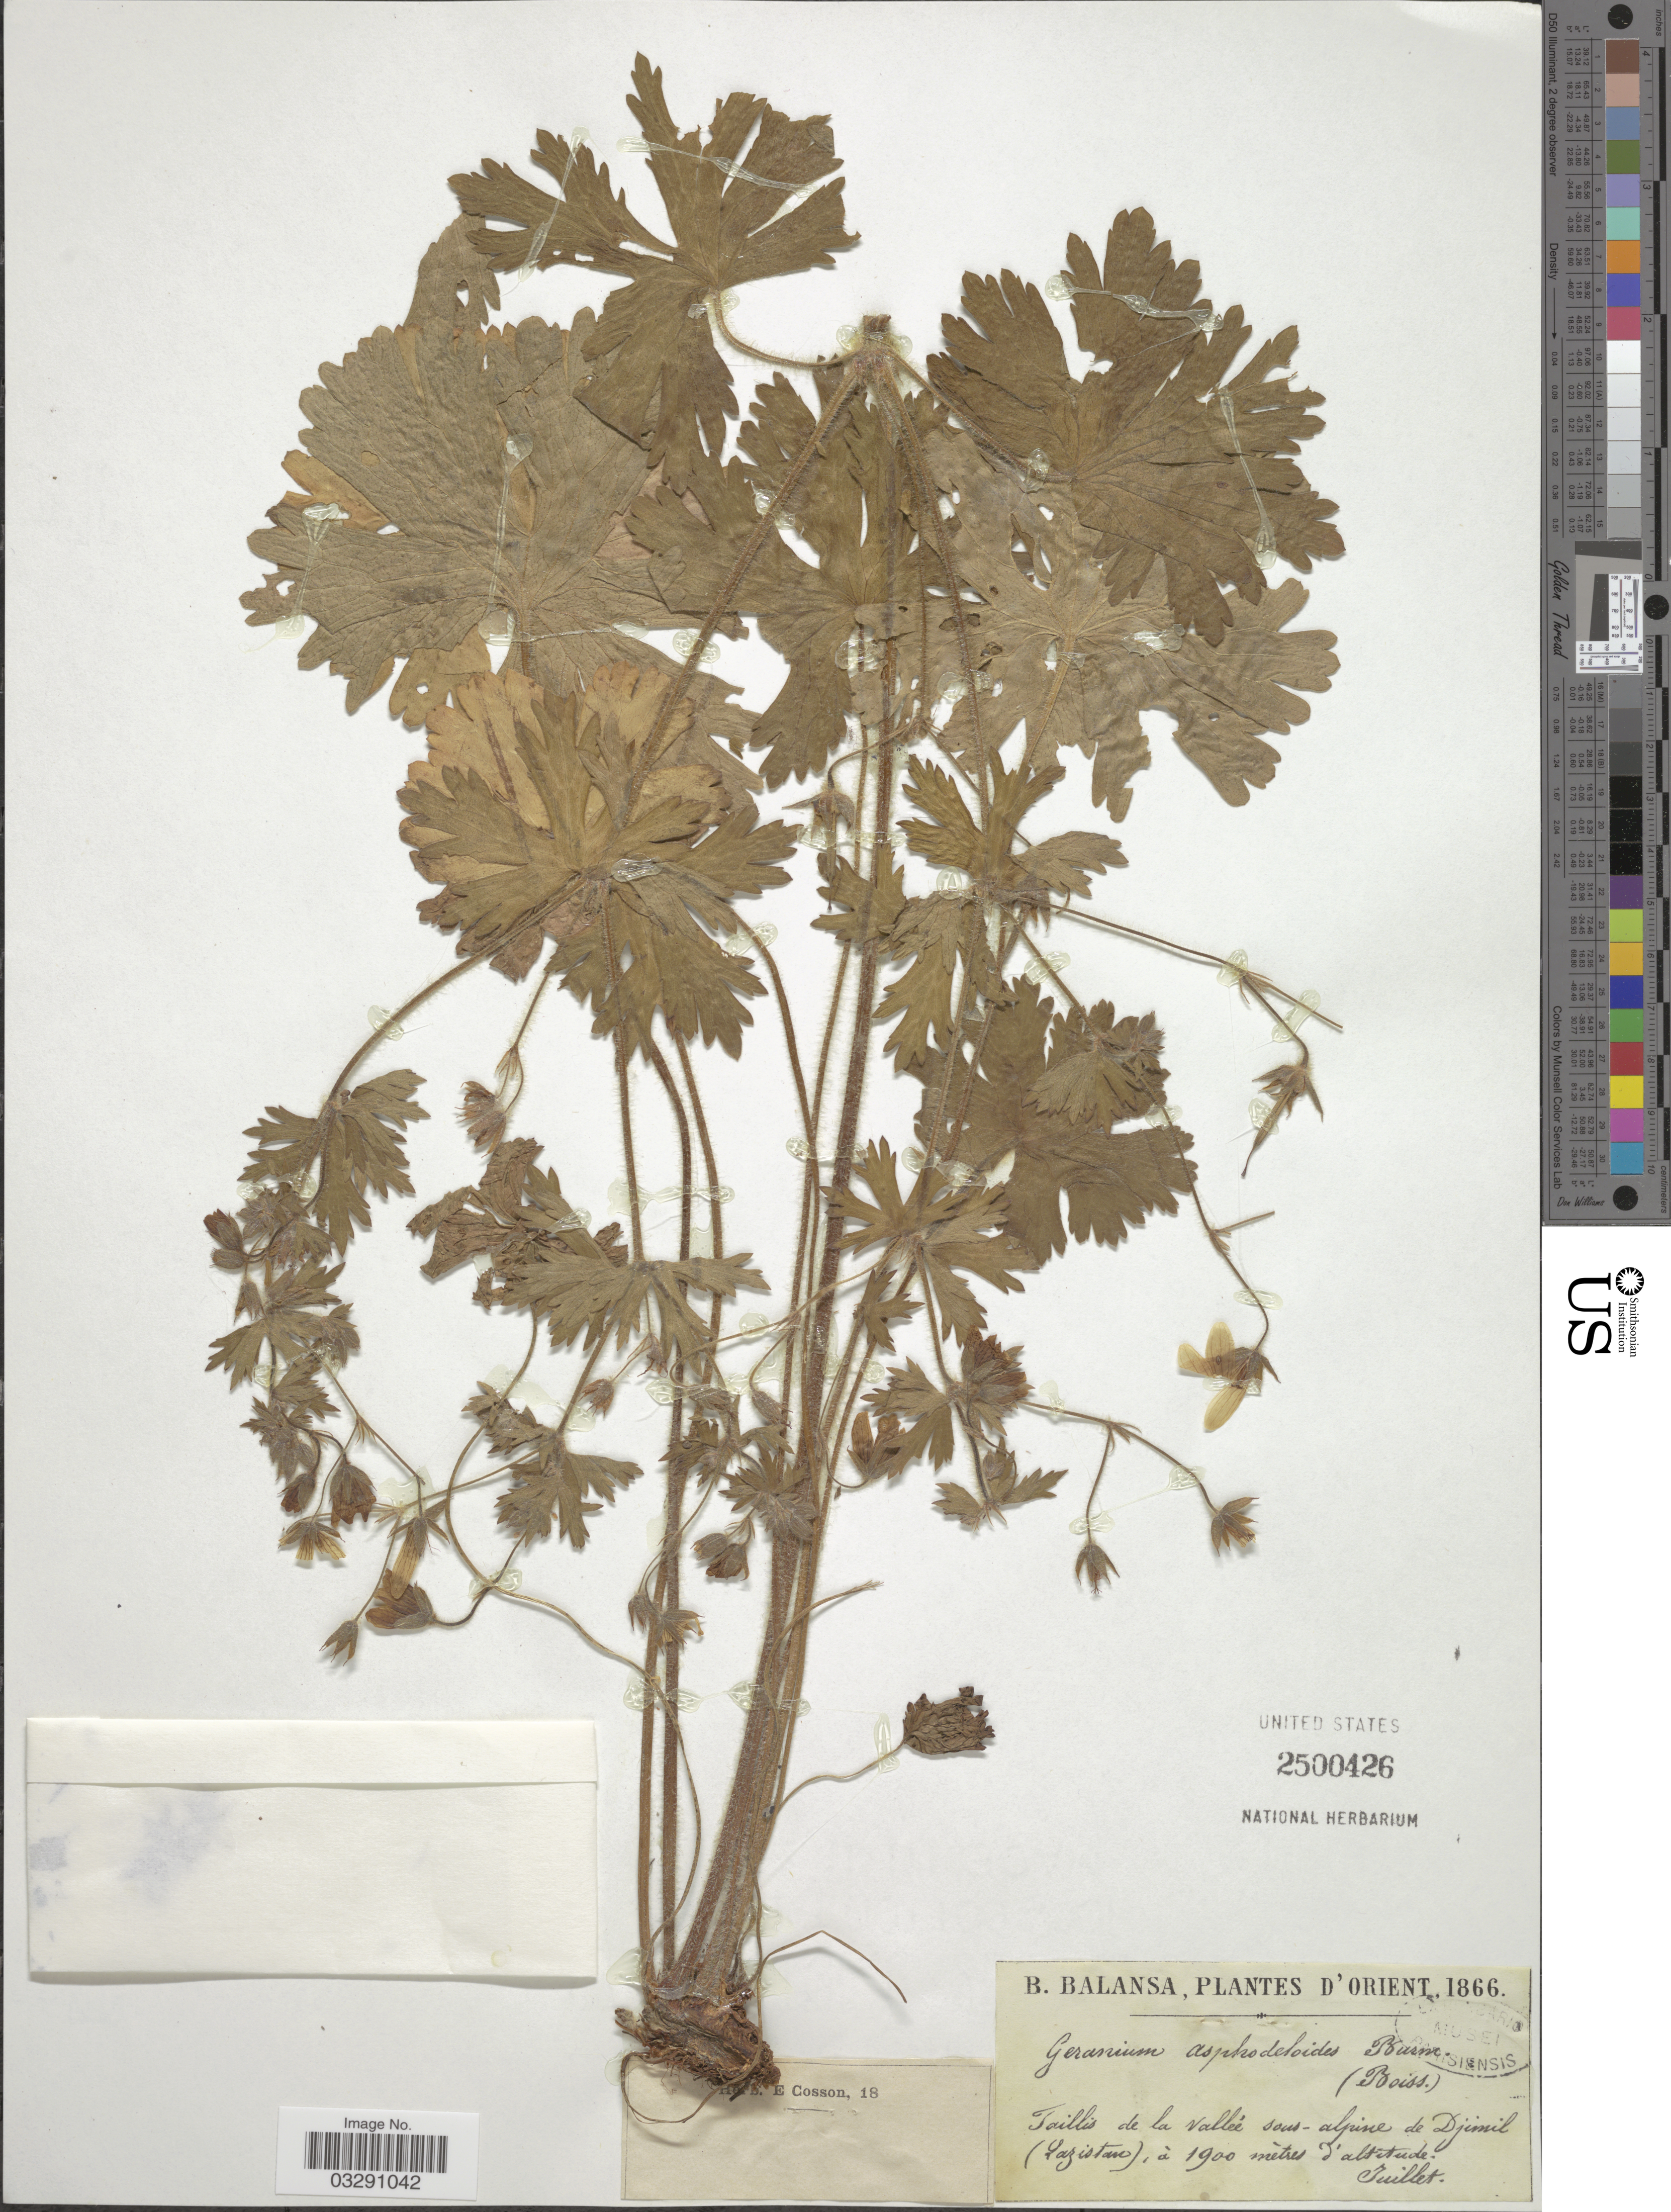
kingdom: Plantae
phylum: Tracheophyta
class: Magnoliopsida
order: Geraniales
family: Geraniaceae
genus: Geranium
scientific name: Geranium asphodeloides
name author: Burm. f.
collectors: B. Balansa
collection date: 1866-07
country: Turkey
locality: Taillis de la valleé sous-alpine de Djimil (Lazistan).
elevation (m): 1900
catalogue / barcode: US 2500426